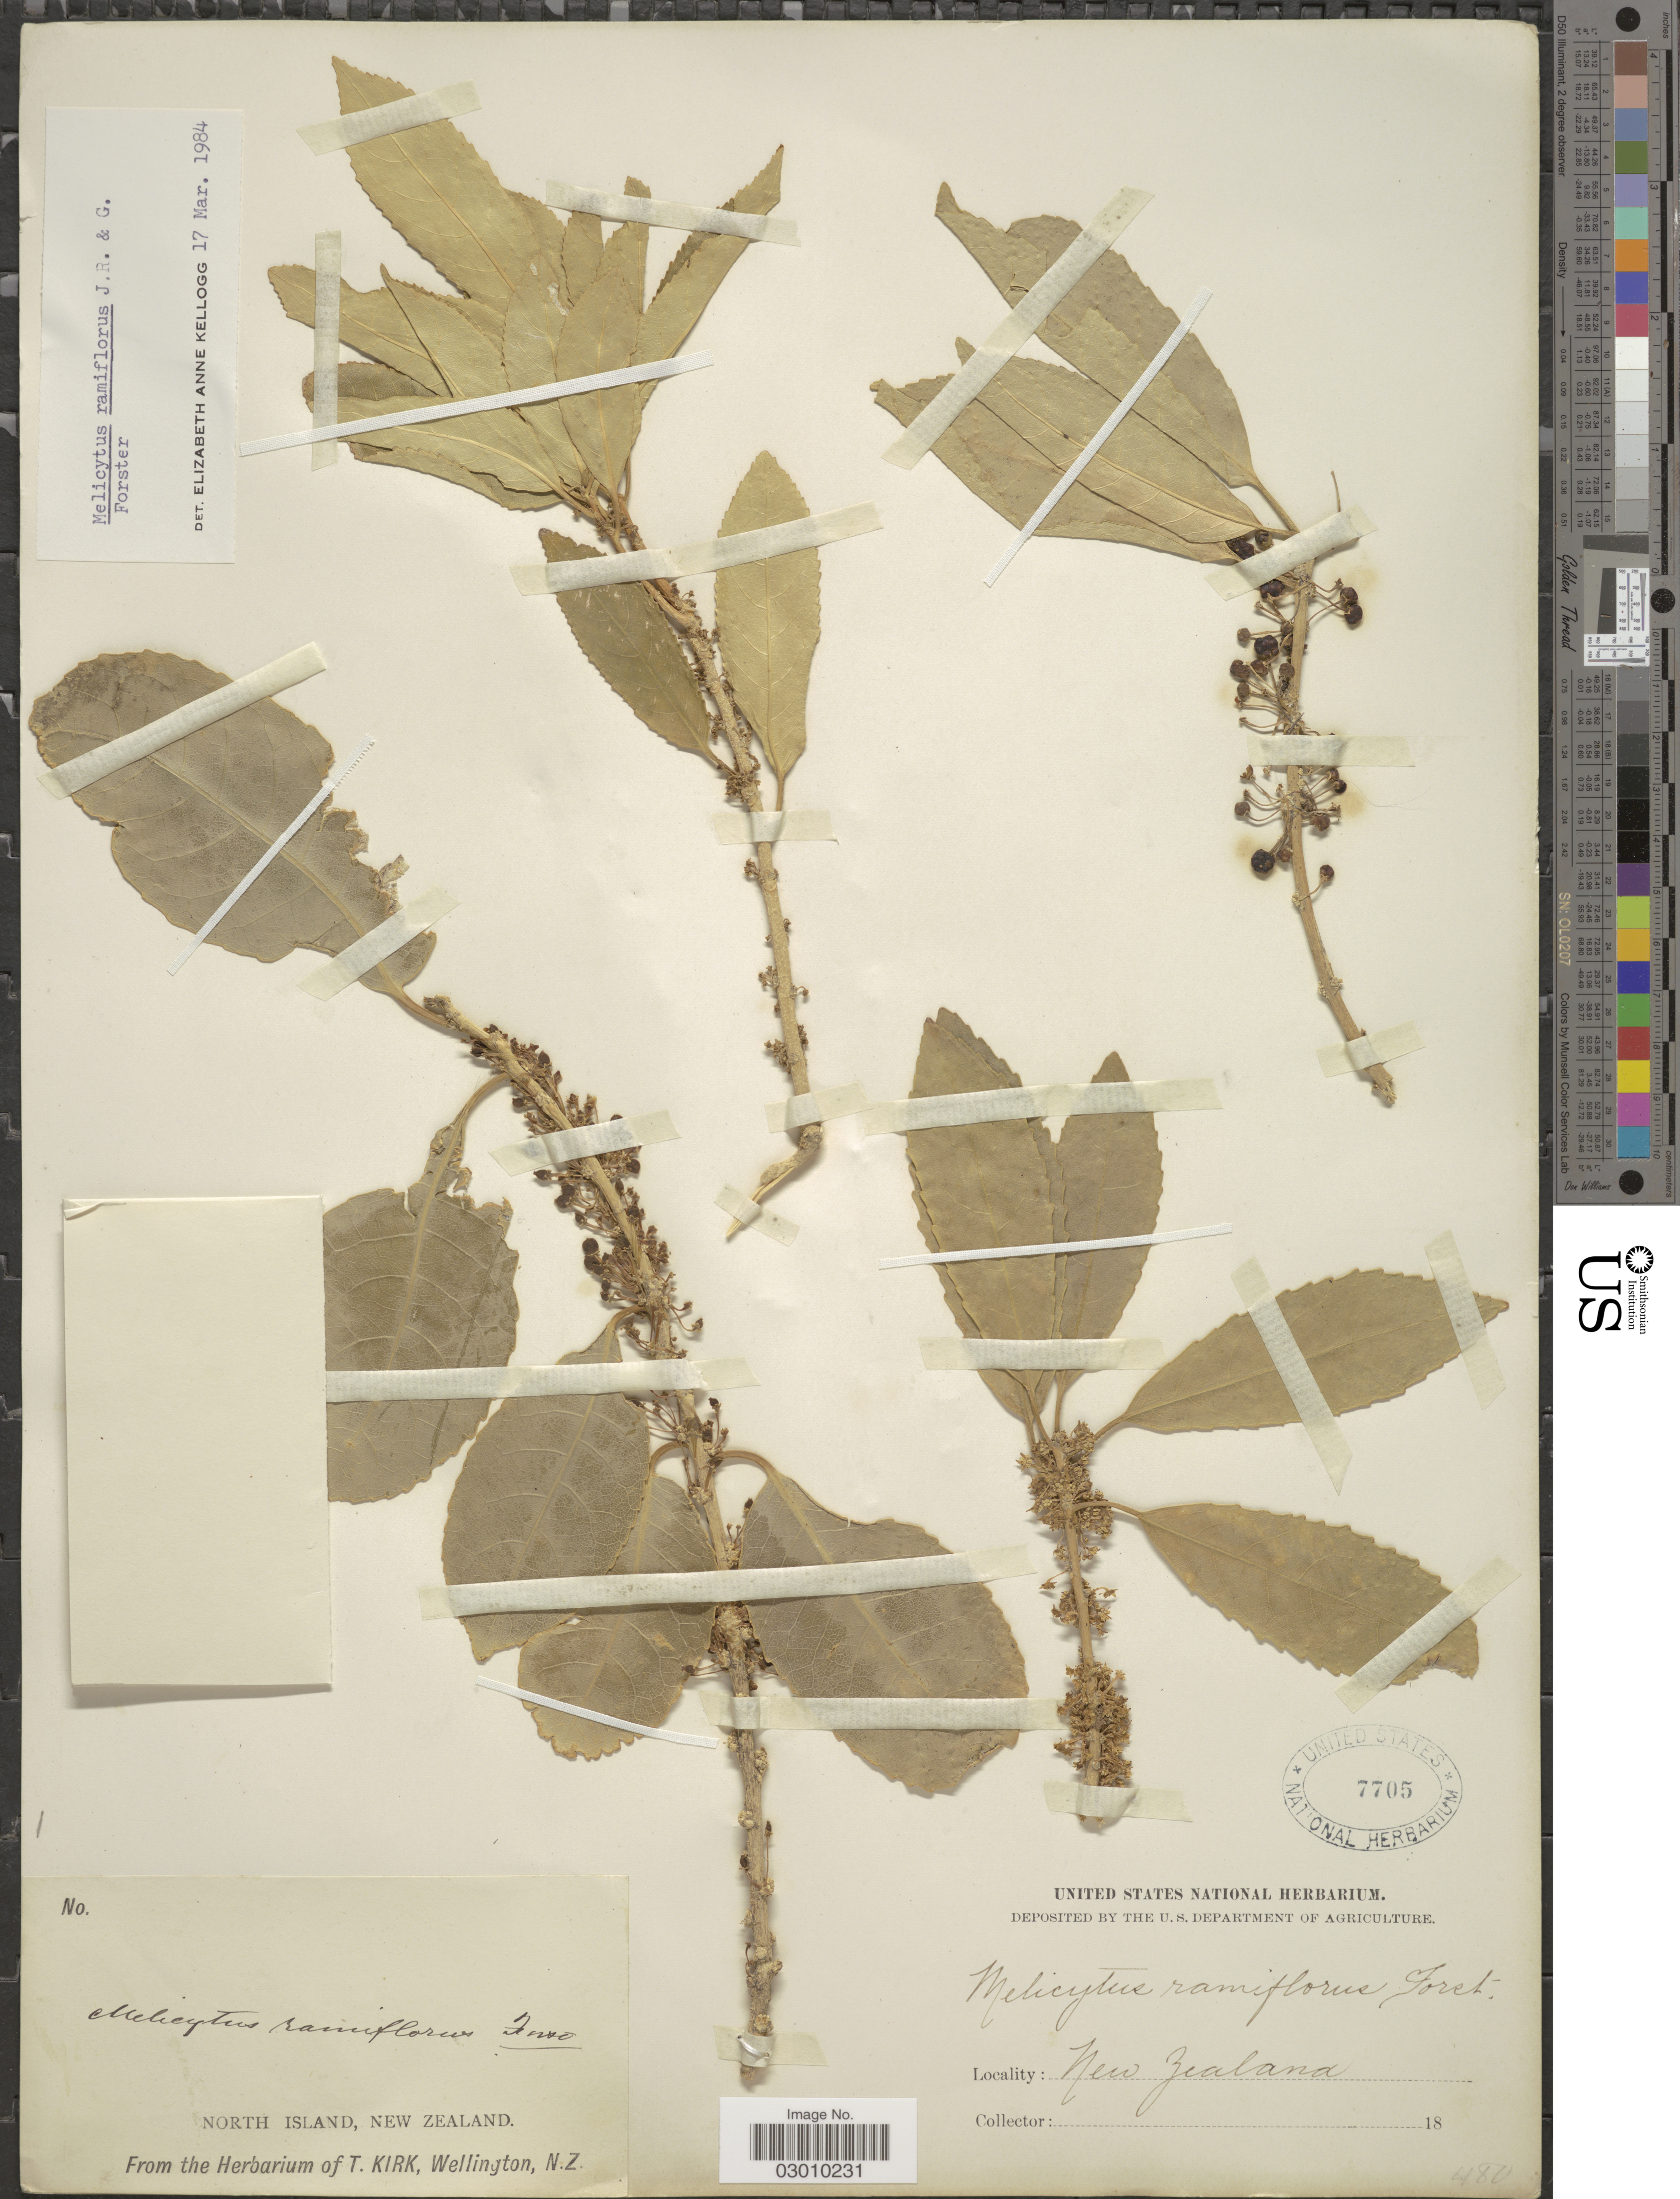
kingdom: Plantae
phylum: Tracheophyta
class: Magnoliopsida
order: Malpighiales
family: Violaceae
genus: Melicytus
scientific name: Melicytus ramiflorus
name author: J.R. Forst. & G. Forst.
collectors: ex herb. T. Kirk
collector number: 480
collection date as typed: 18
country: New Zealand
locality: North Island.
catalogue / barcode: US 7705